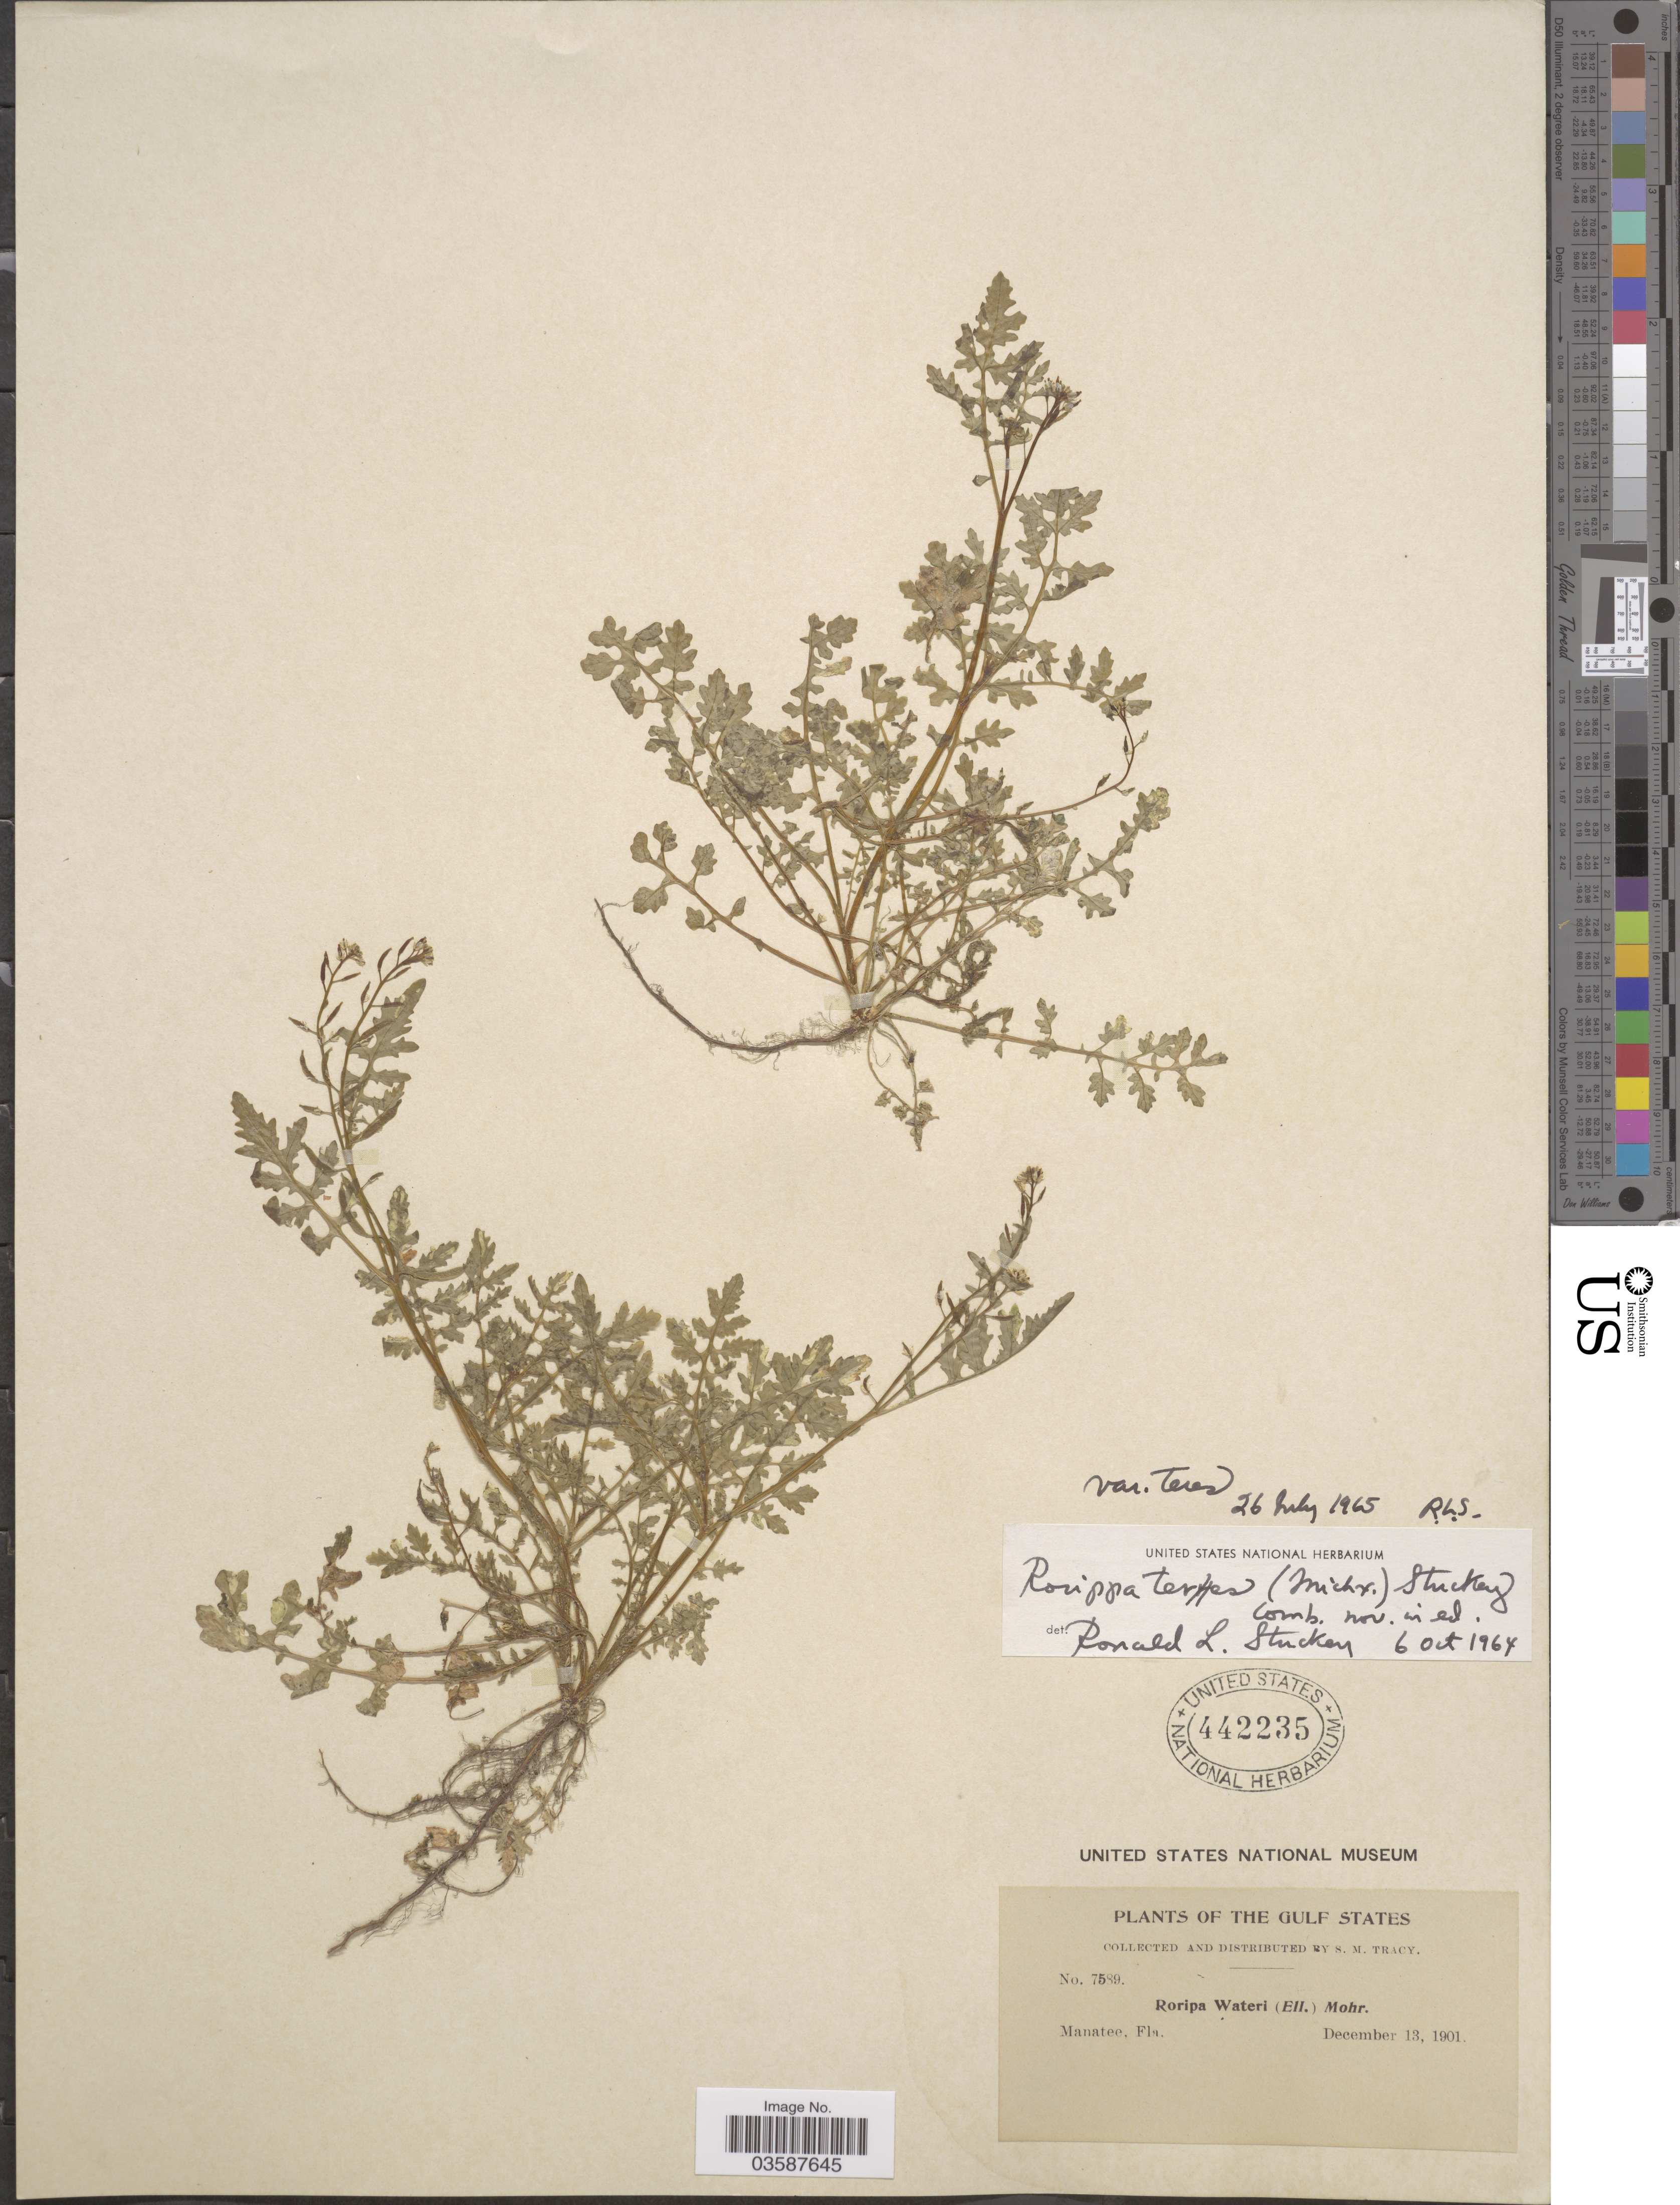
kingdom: Plantae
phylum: Tracheophyta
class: Magnoliopsida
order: Brassicales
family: Brassicaceae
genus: Rorippa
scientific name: Rorippa teres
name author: (Michx.) Stuckey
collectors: S. M. Tracy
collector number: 7589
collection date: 1901-12-13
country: United States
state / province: Florida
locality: The Gulf States. Manatee.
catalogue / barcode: US 442235